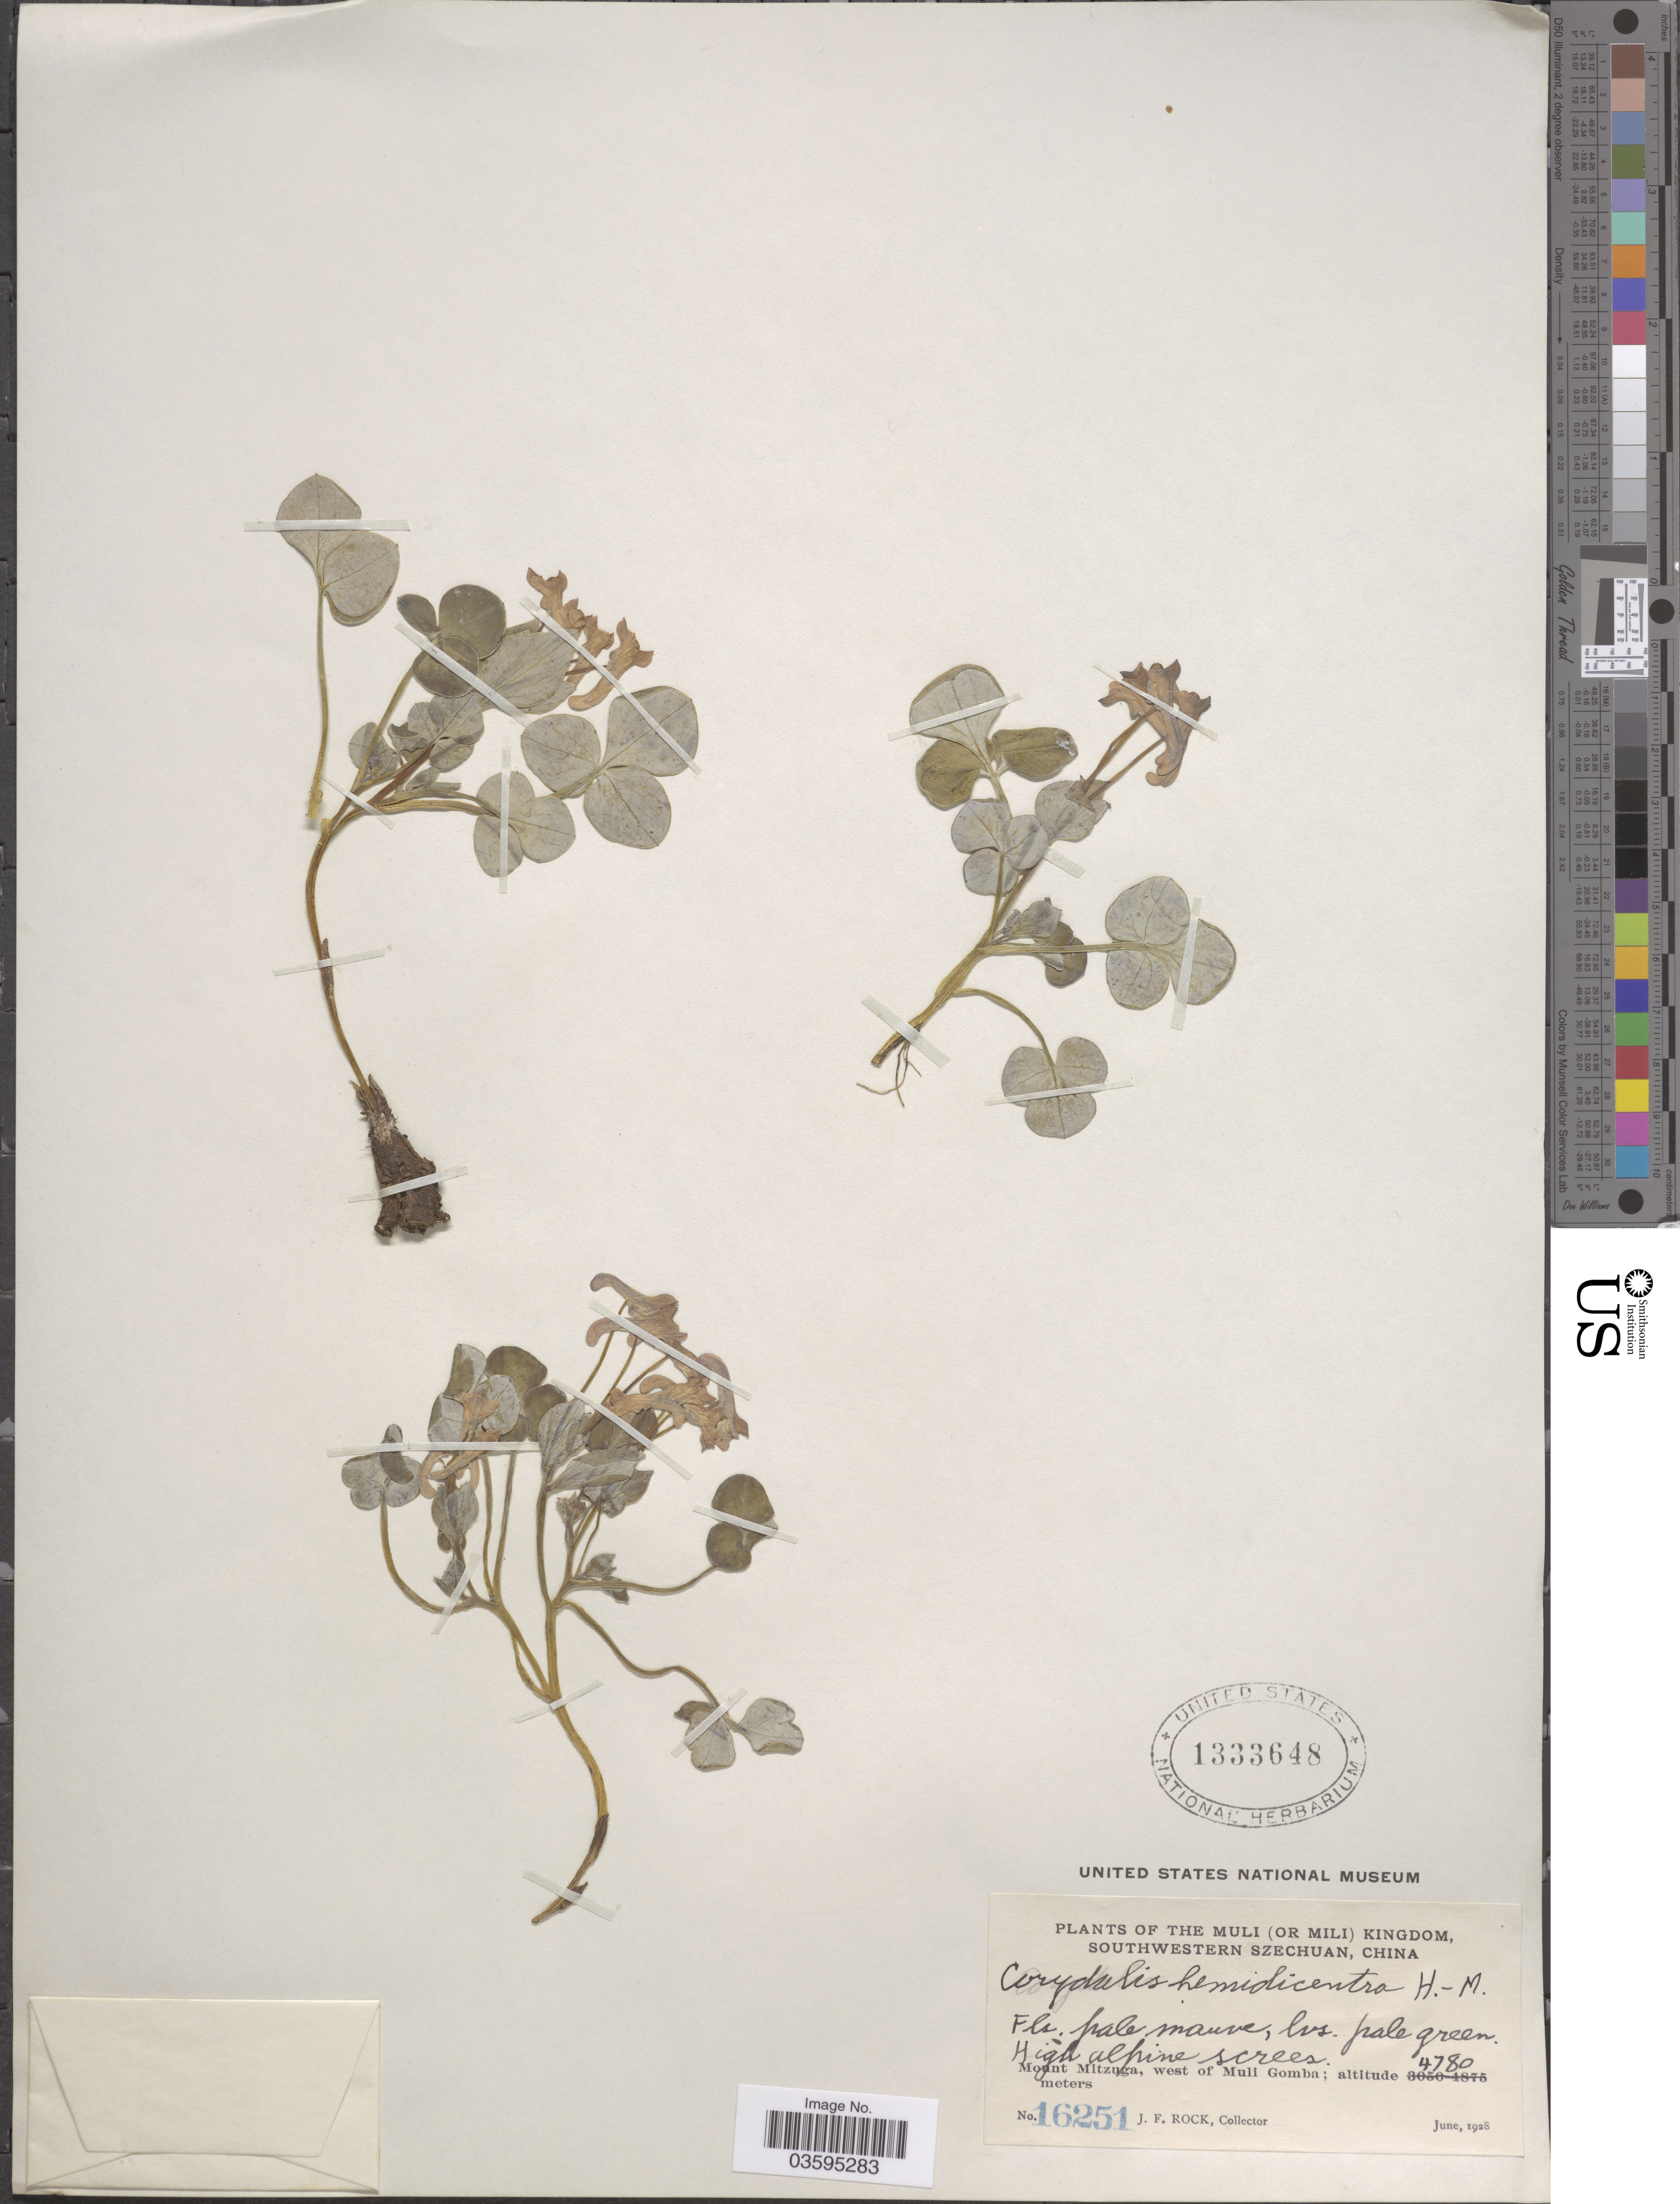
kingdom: Plantae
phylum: Tracheophyta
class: Magnoliopsida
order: Ranunculales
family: Papaveraceae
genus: Corydalis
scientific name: Corydalis hemidicentra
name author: Hand.-Mazz.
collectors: J. Rock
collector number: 16251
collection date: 1928-06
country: China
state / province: Sichuan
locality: The Muli (or Mili) Kingdom, Southwestern Szechuan. Mount Mitzuga, west of Muli Gomba.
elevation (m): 4780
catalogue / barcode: US 1333648